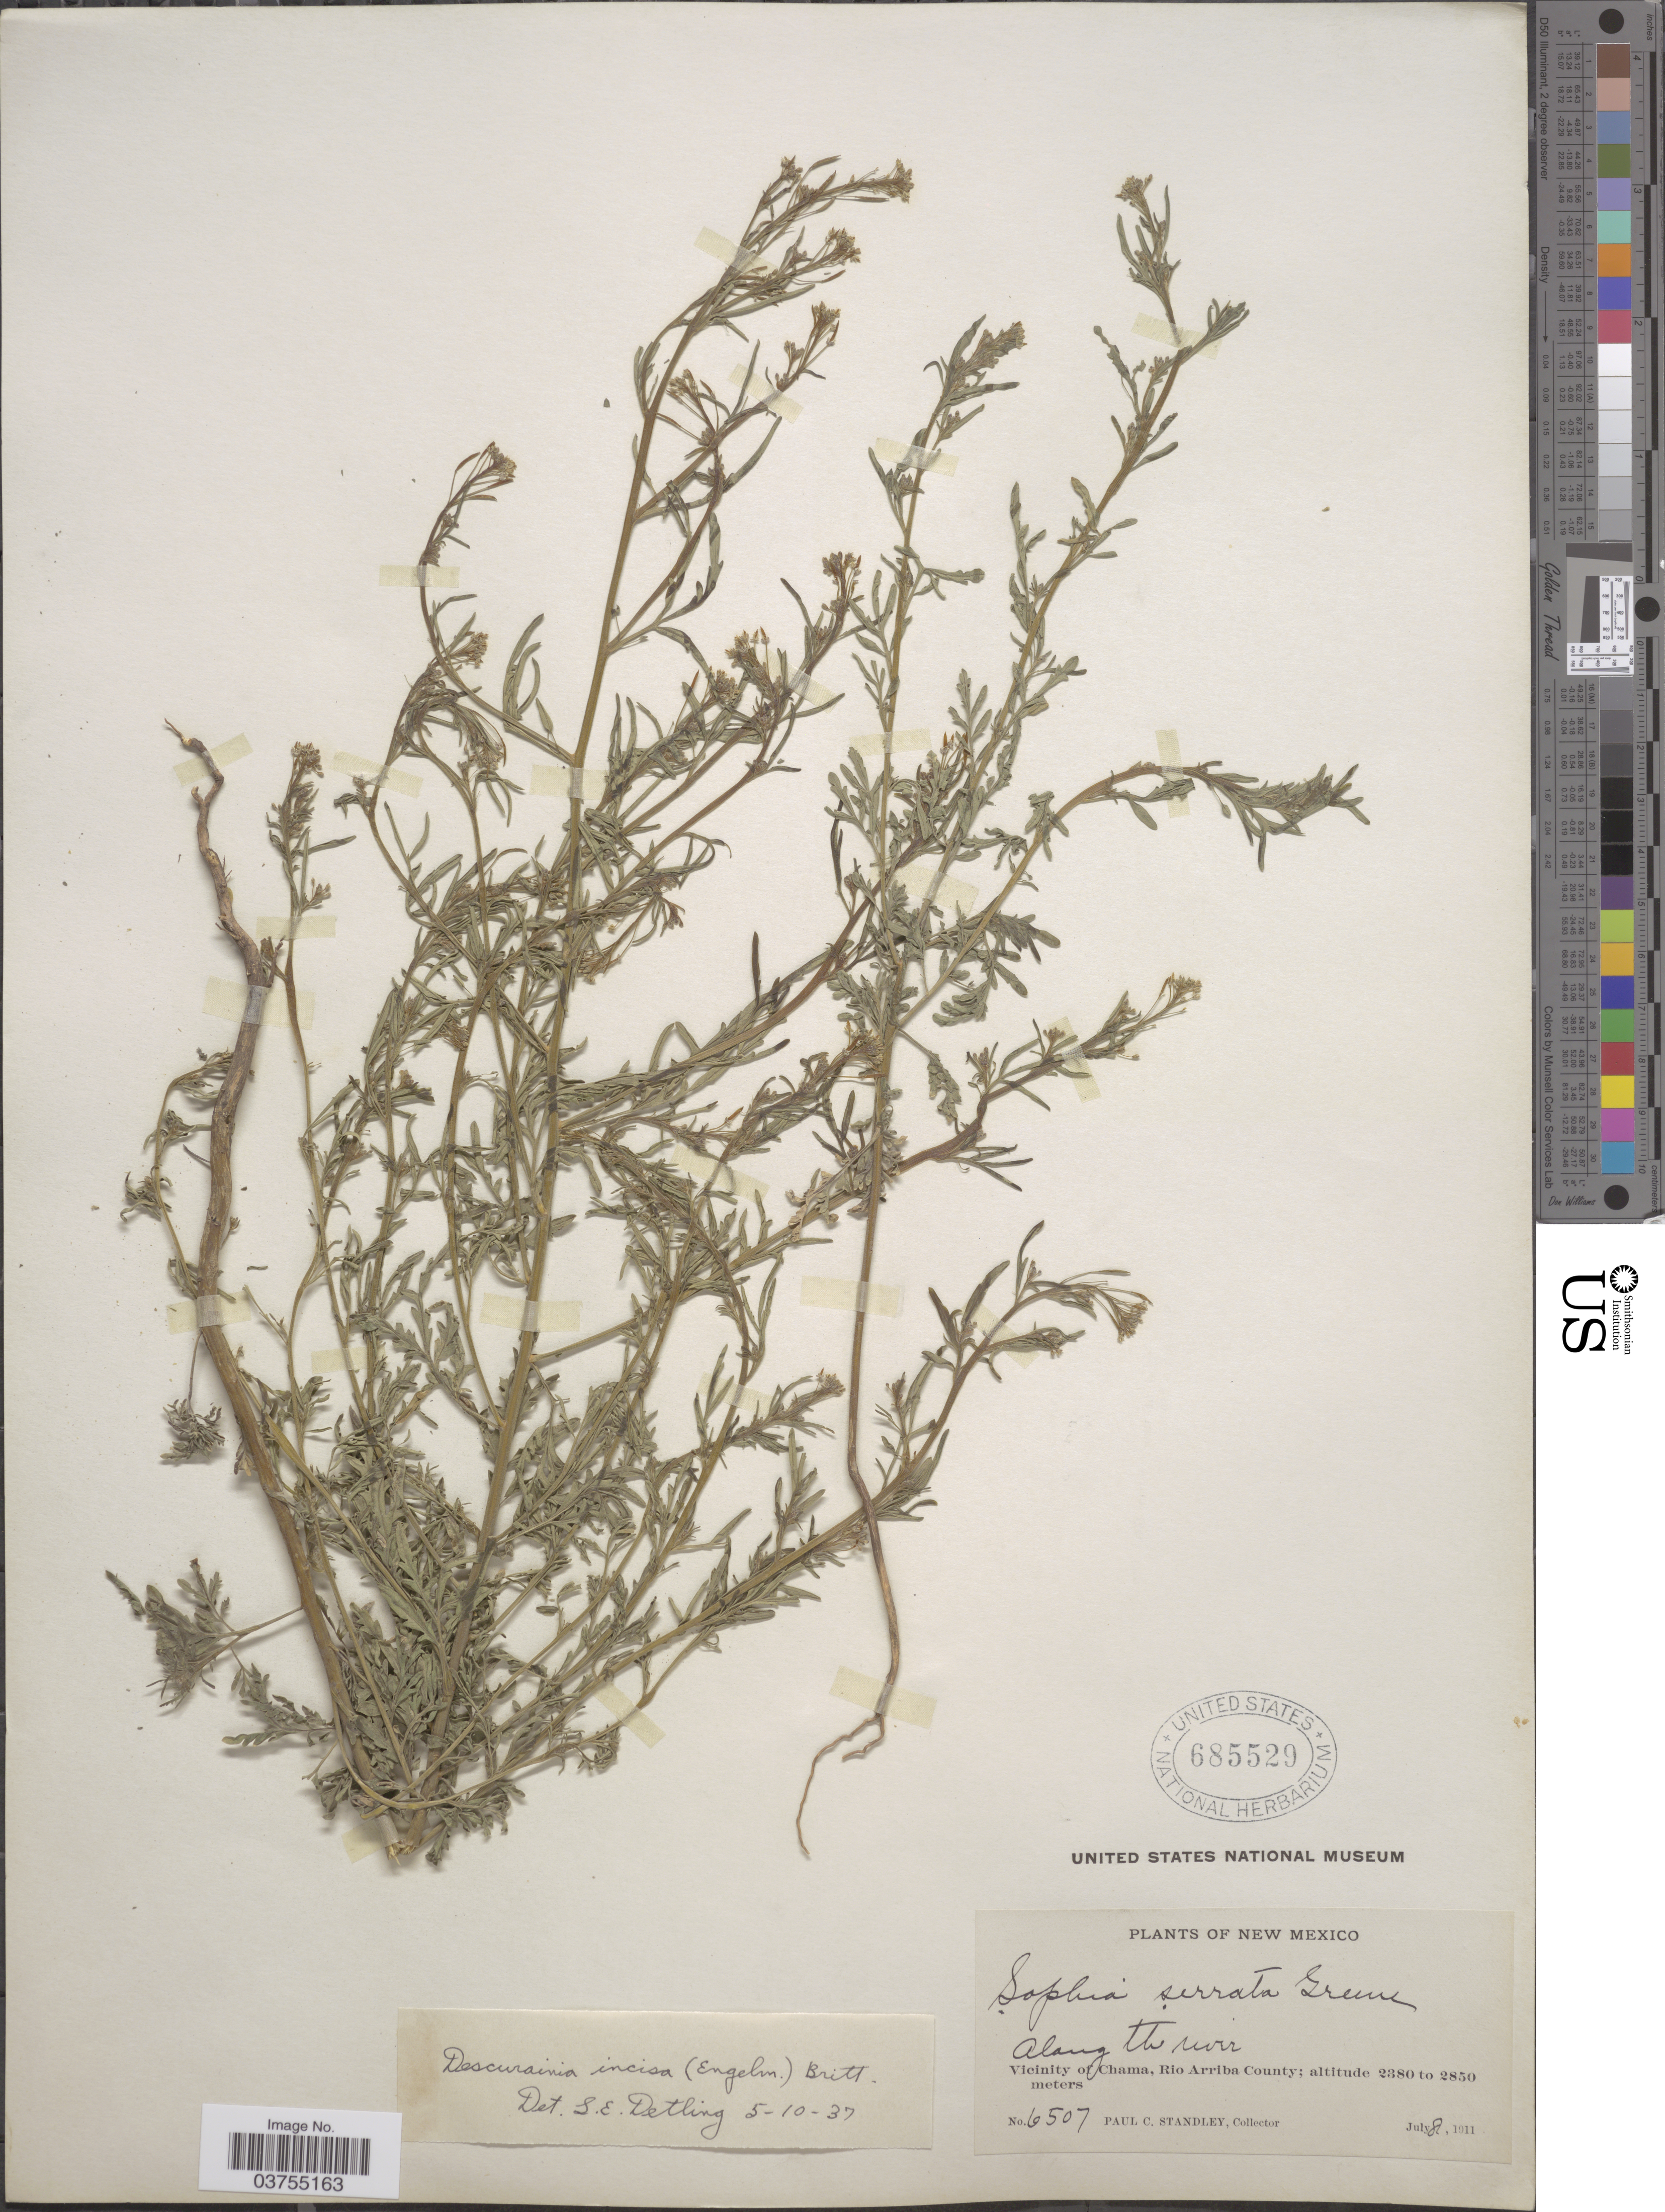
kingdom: Plantae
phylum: Tracheophyta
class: Magnoliopsida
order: Brassicales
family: Brassicaceae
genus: Descurainia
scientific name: Descurainia richardsonii subsp. incisa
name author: (Engelm. ex A. Gray) Detling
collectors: P. C. Standley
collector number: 6507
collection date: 1911-07-08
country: United States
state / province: New Mexico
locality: Along the river. Vicinity of Chama, Rio Arriba County.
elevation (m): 2380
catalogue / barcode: US 685529